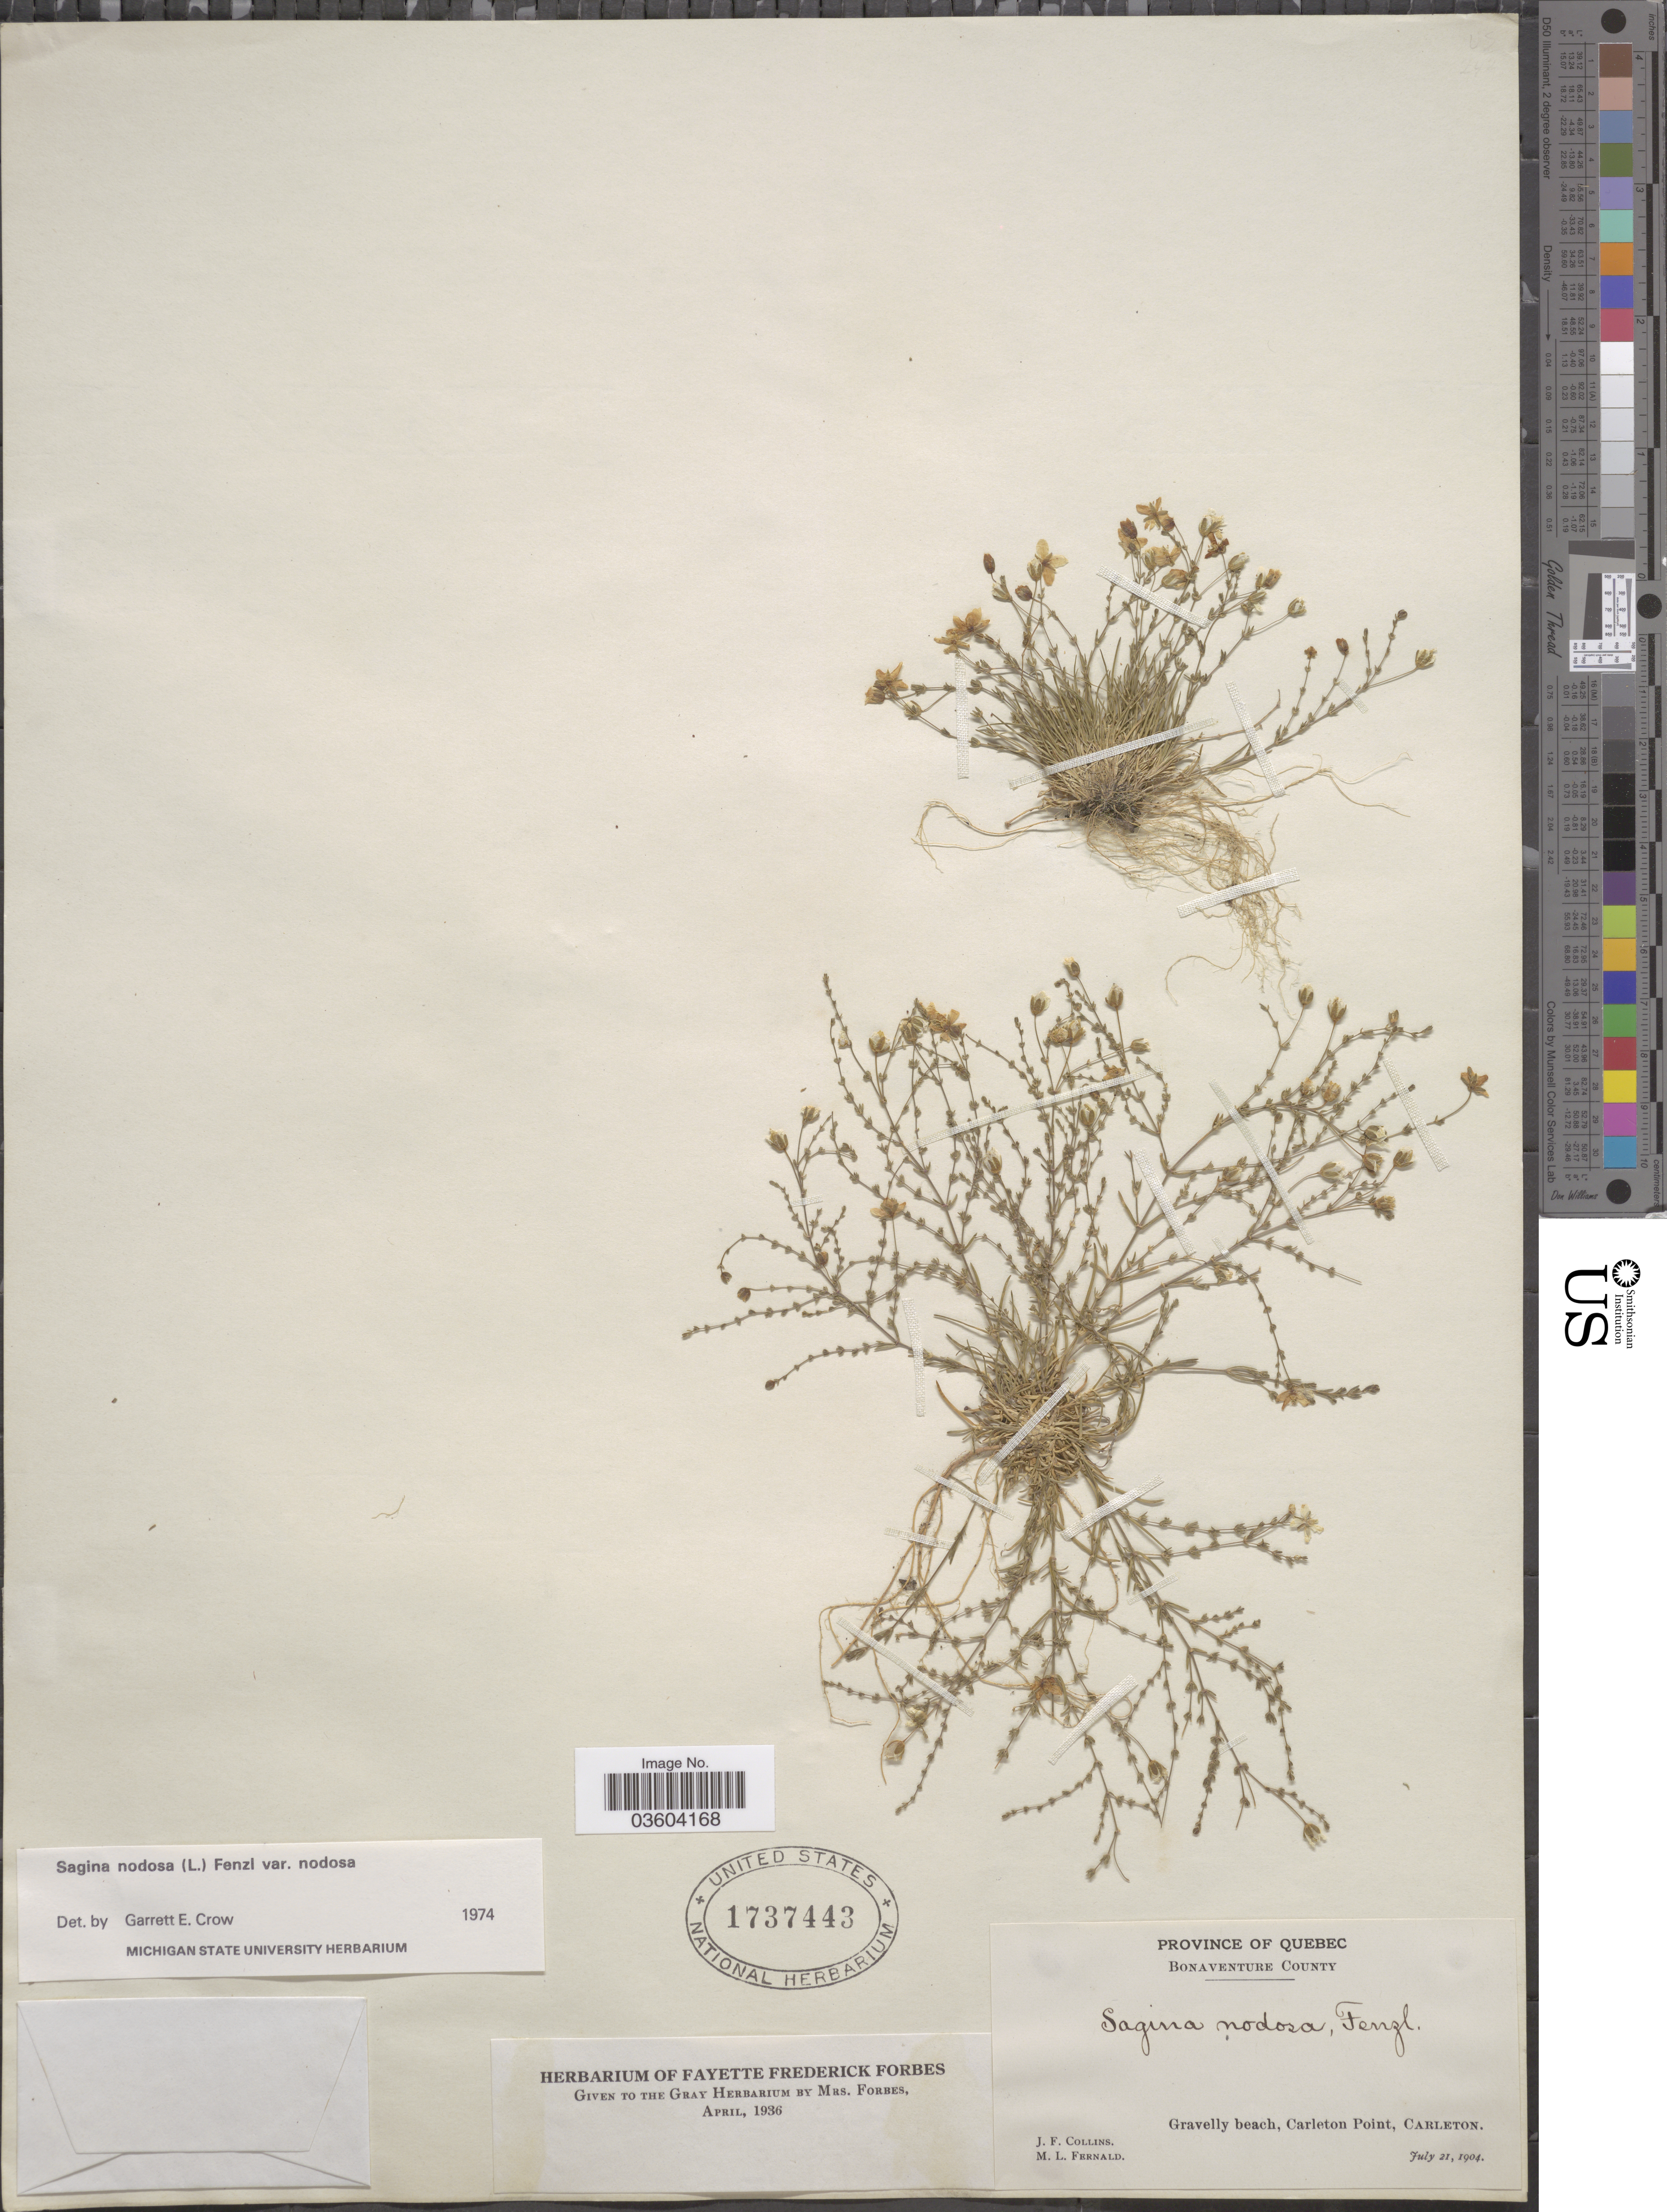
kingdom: Plantae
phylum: Tracheophyta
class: Magnoliopsida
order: Caryophyllales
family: Caryophyllaceae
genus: Sagina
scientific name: Sagina nodosa var. nodosa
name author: (L.) Fenzl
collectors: J. Collins & M. L. Fernald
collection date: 1904-07-21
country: Canada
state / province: Quebec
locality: Bonaventure County. Gravelly beach, Carleton Point, Carleton.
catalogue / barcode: US 1737443